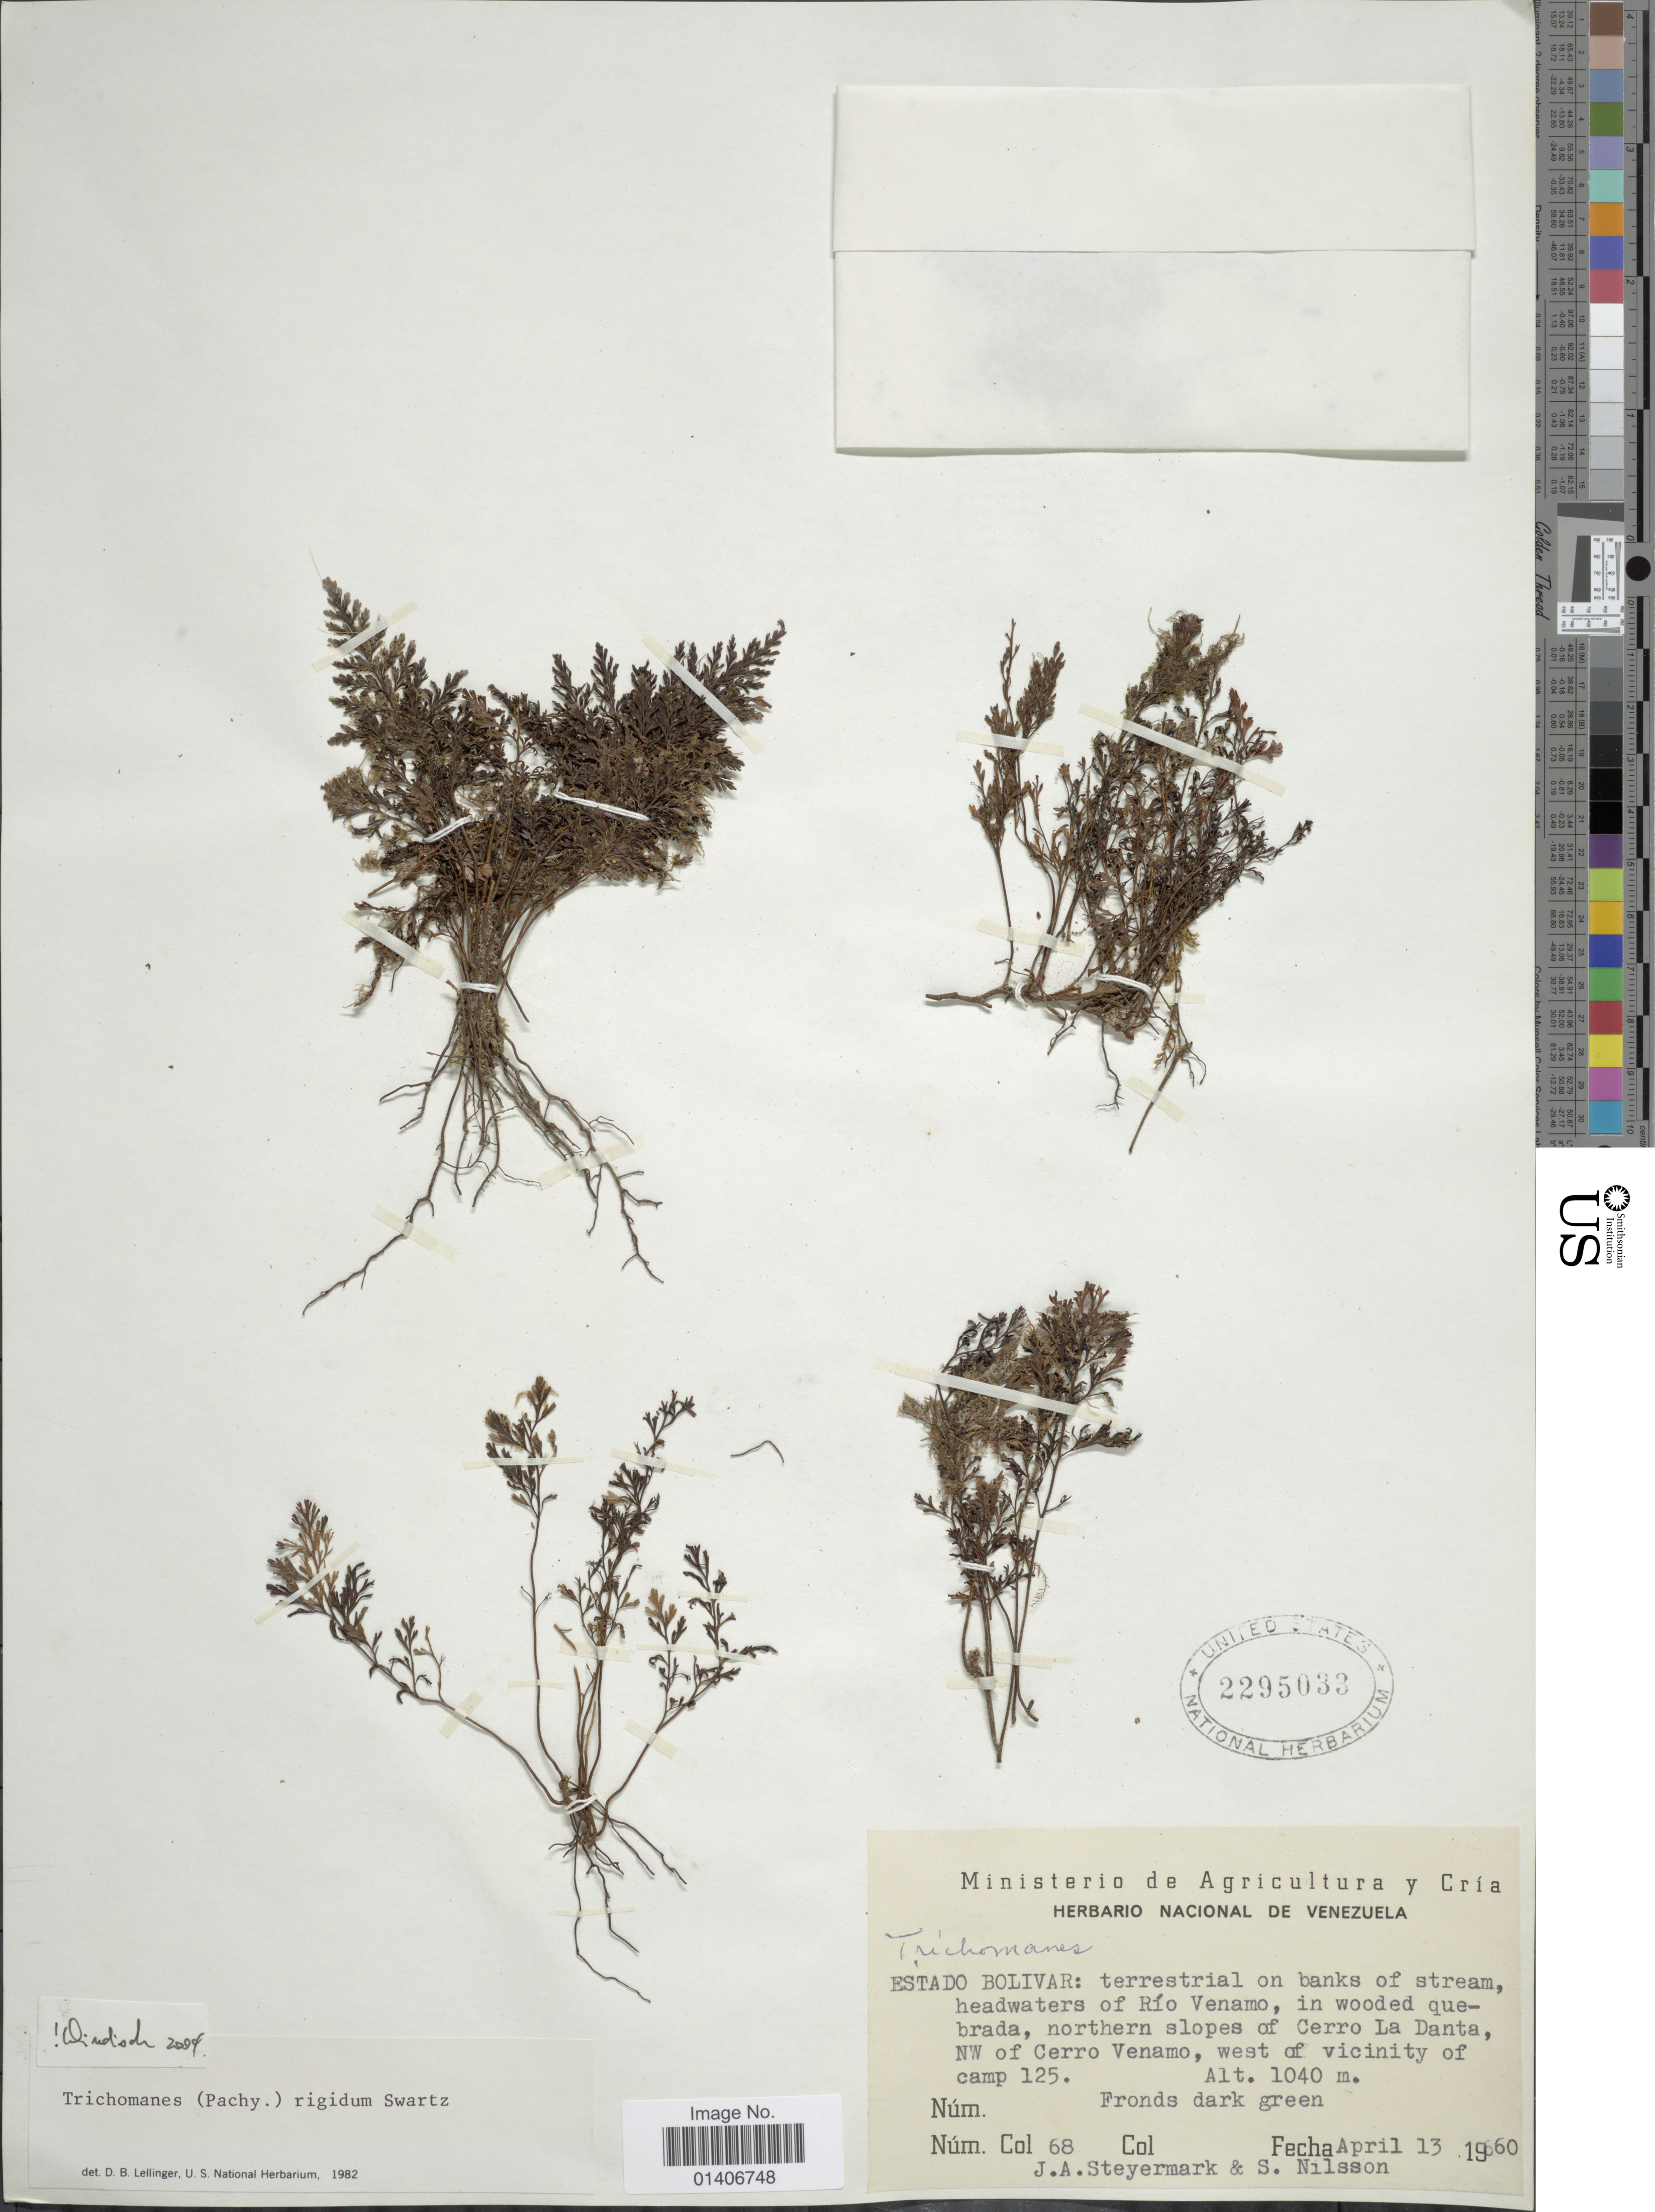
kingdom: Plantae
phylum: Tracheophyta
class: Polypodiopsida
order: Hymenophyllales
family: Hymenophyllaceae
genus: Abrodictyum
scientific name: Abrodictyum rigidum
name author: (Sw.) Ebihara & Dubuisson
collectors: J. Steyermark & S. Nilsson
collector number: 68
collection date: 1960-04-13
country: Venezuela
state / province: Bolivar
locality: Terrestrial on banks of stream, headwaters of Río Venamo, in wooded quebrada, northern slopes of Cerro Venamo, west of vicinity of camp 125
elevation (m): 1040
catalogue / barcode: US 2295033